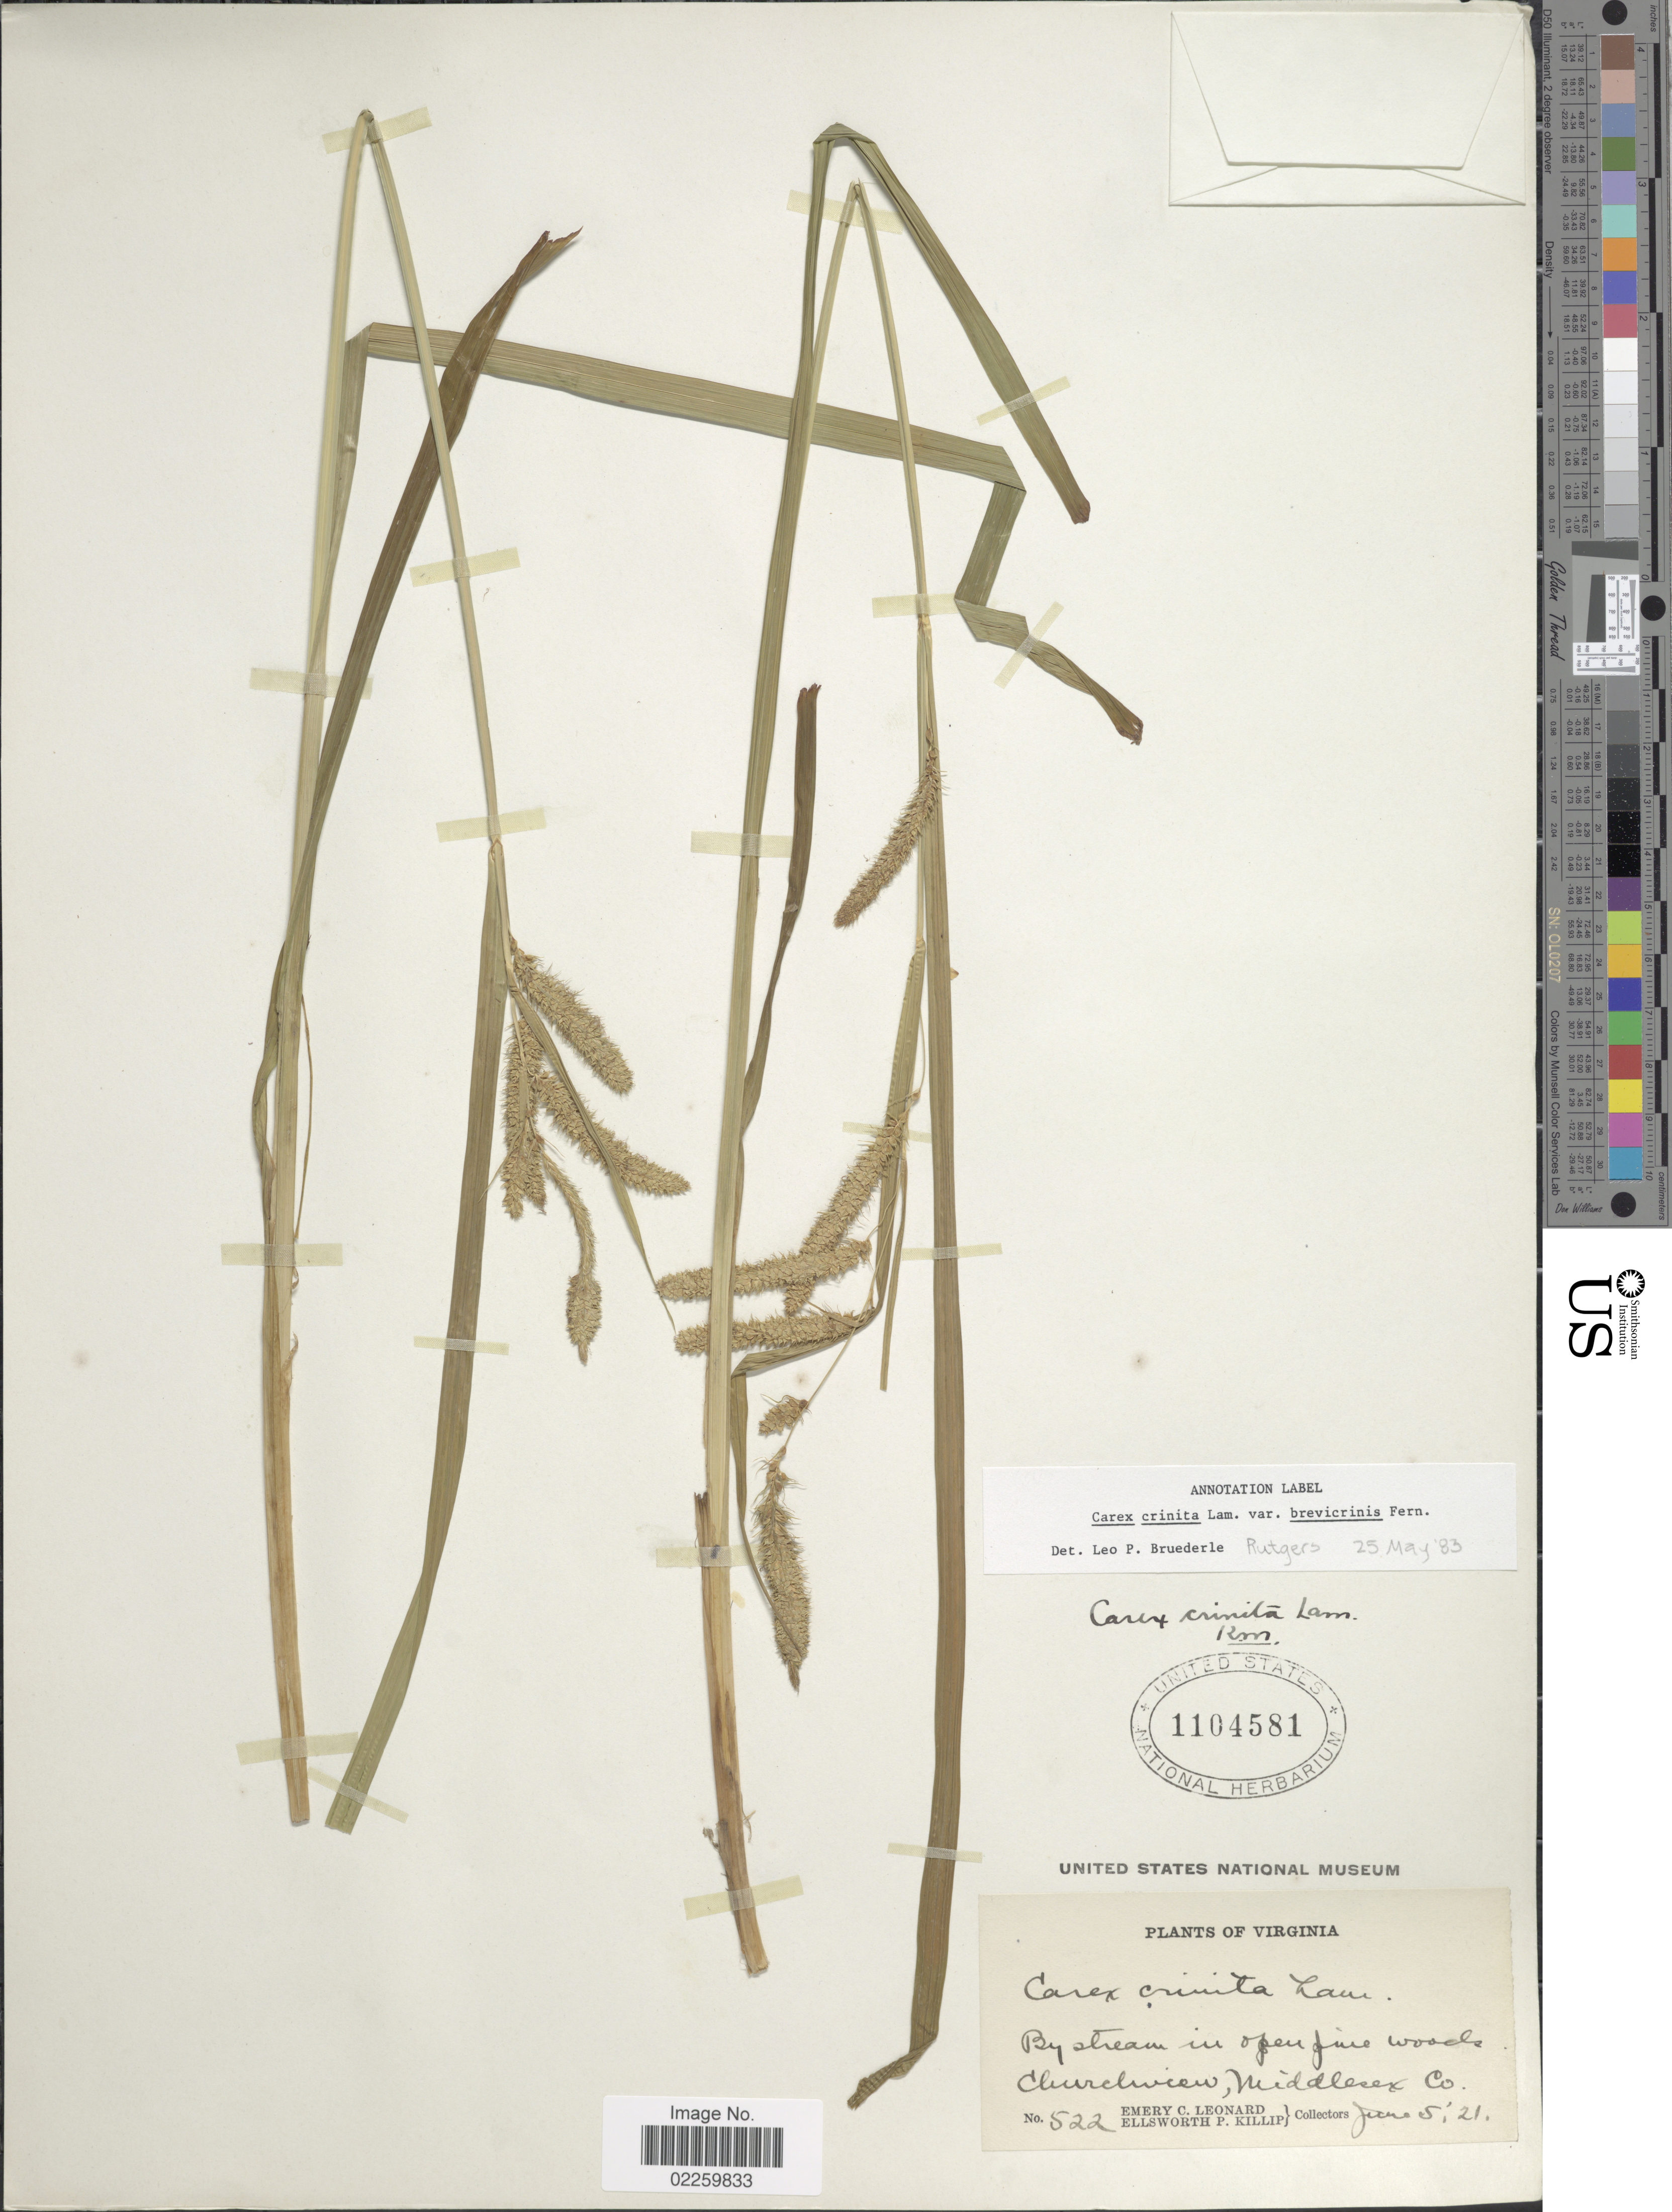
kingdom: Plantae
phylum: Tracheophyta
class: Liliopsida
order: Poales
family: Cyperaceae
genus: Carex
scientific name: Carex crinita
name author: Lam.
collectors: E. C. Leonard & E. P. Killip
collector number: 522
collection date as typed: Transcribed d/m/y: 5/6/21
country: United States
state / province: Virginia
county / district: Middlesex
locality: Churchview, Middlesex Co.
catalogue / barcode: US 1104581